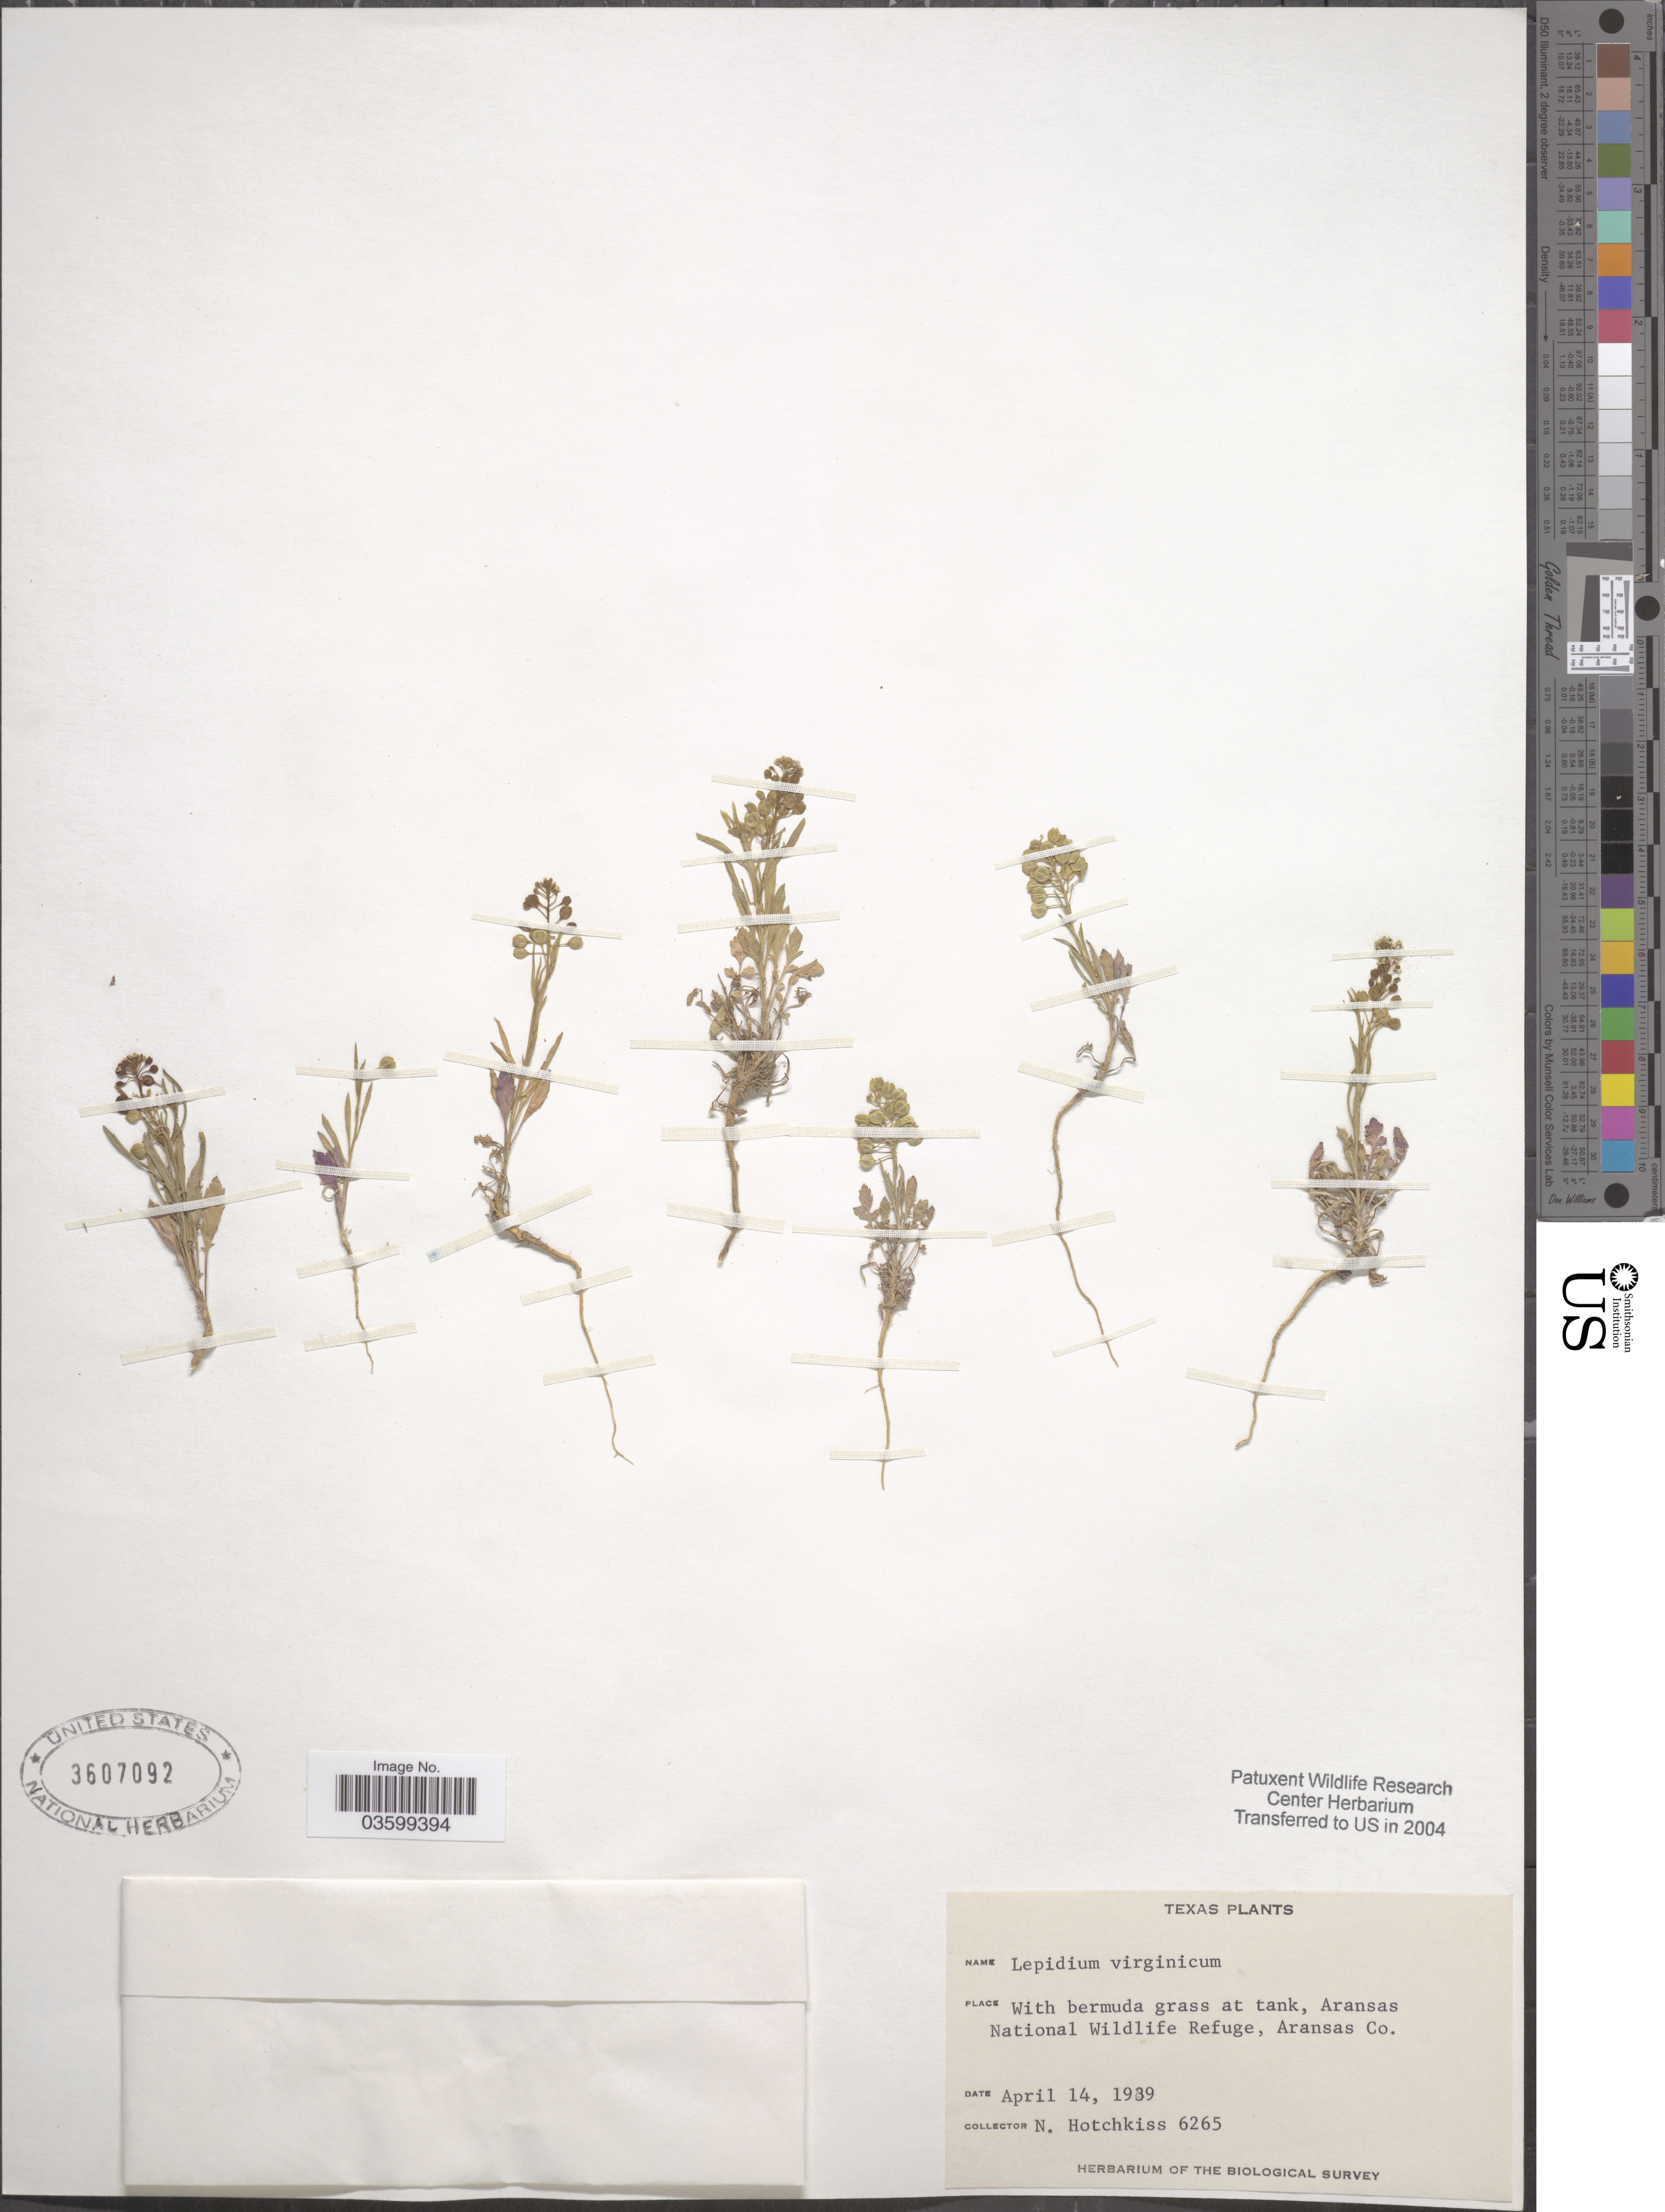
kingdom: Plantae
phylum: Tracheophyta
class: Magnoliopsida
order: Brassicales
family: Brassicaceae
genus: Lepidium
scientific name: Lepidium virginicum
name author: L.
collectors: N. Hotchkiss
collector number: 6265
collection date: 1939-04-14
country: United States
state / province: Texas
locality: Aransas National Wildlife Refuge, Aransas Co.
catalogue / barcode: US 3607092